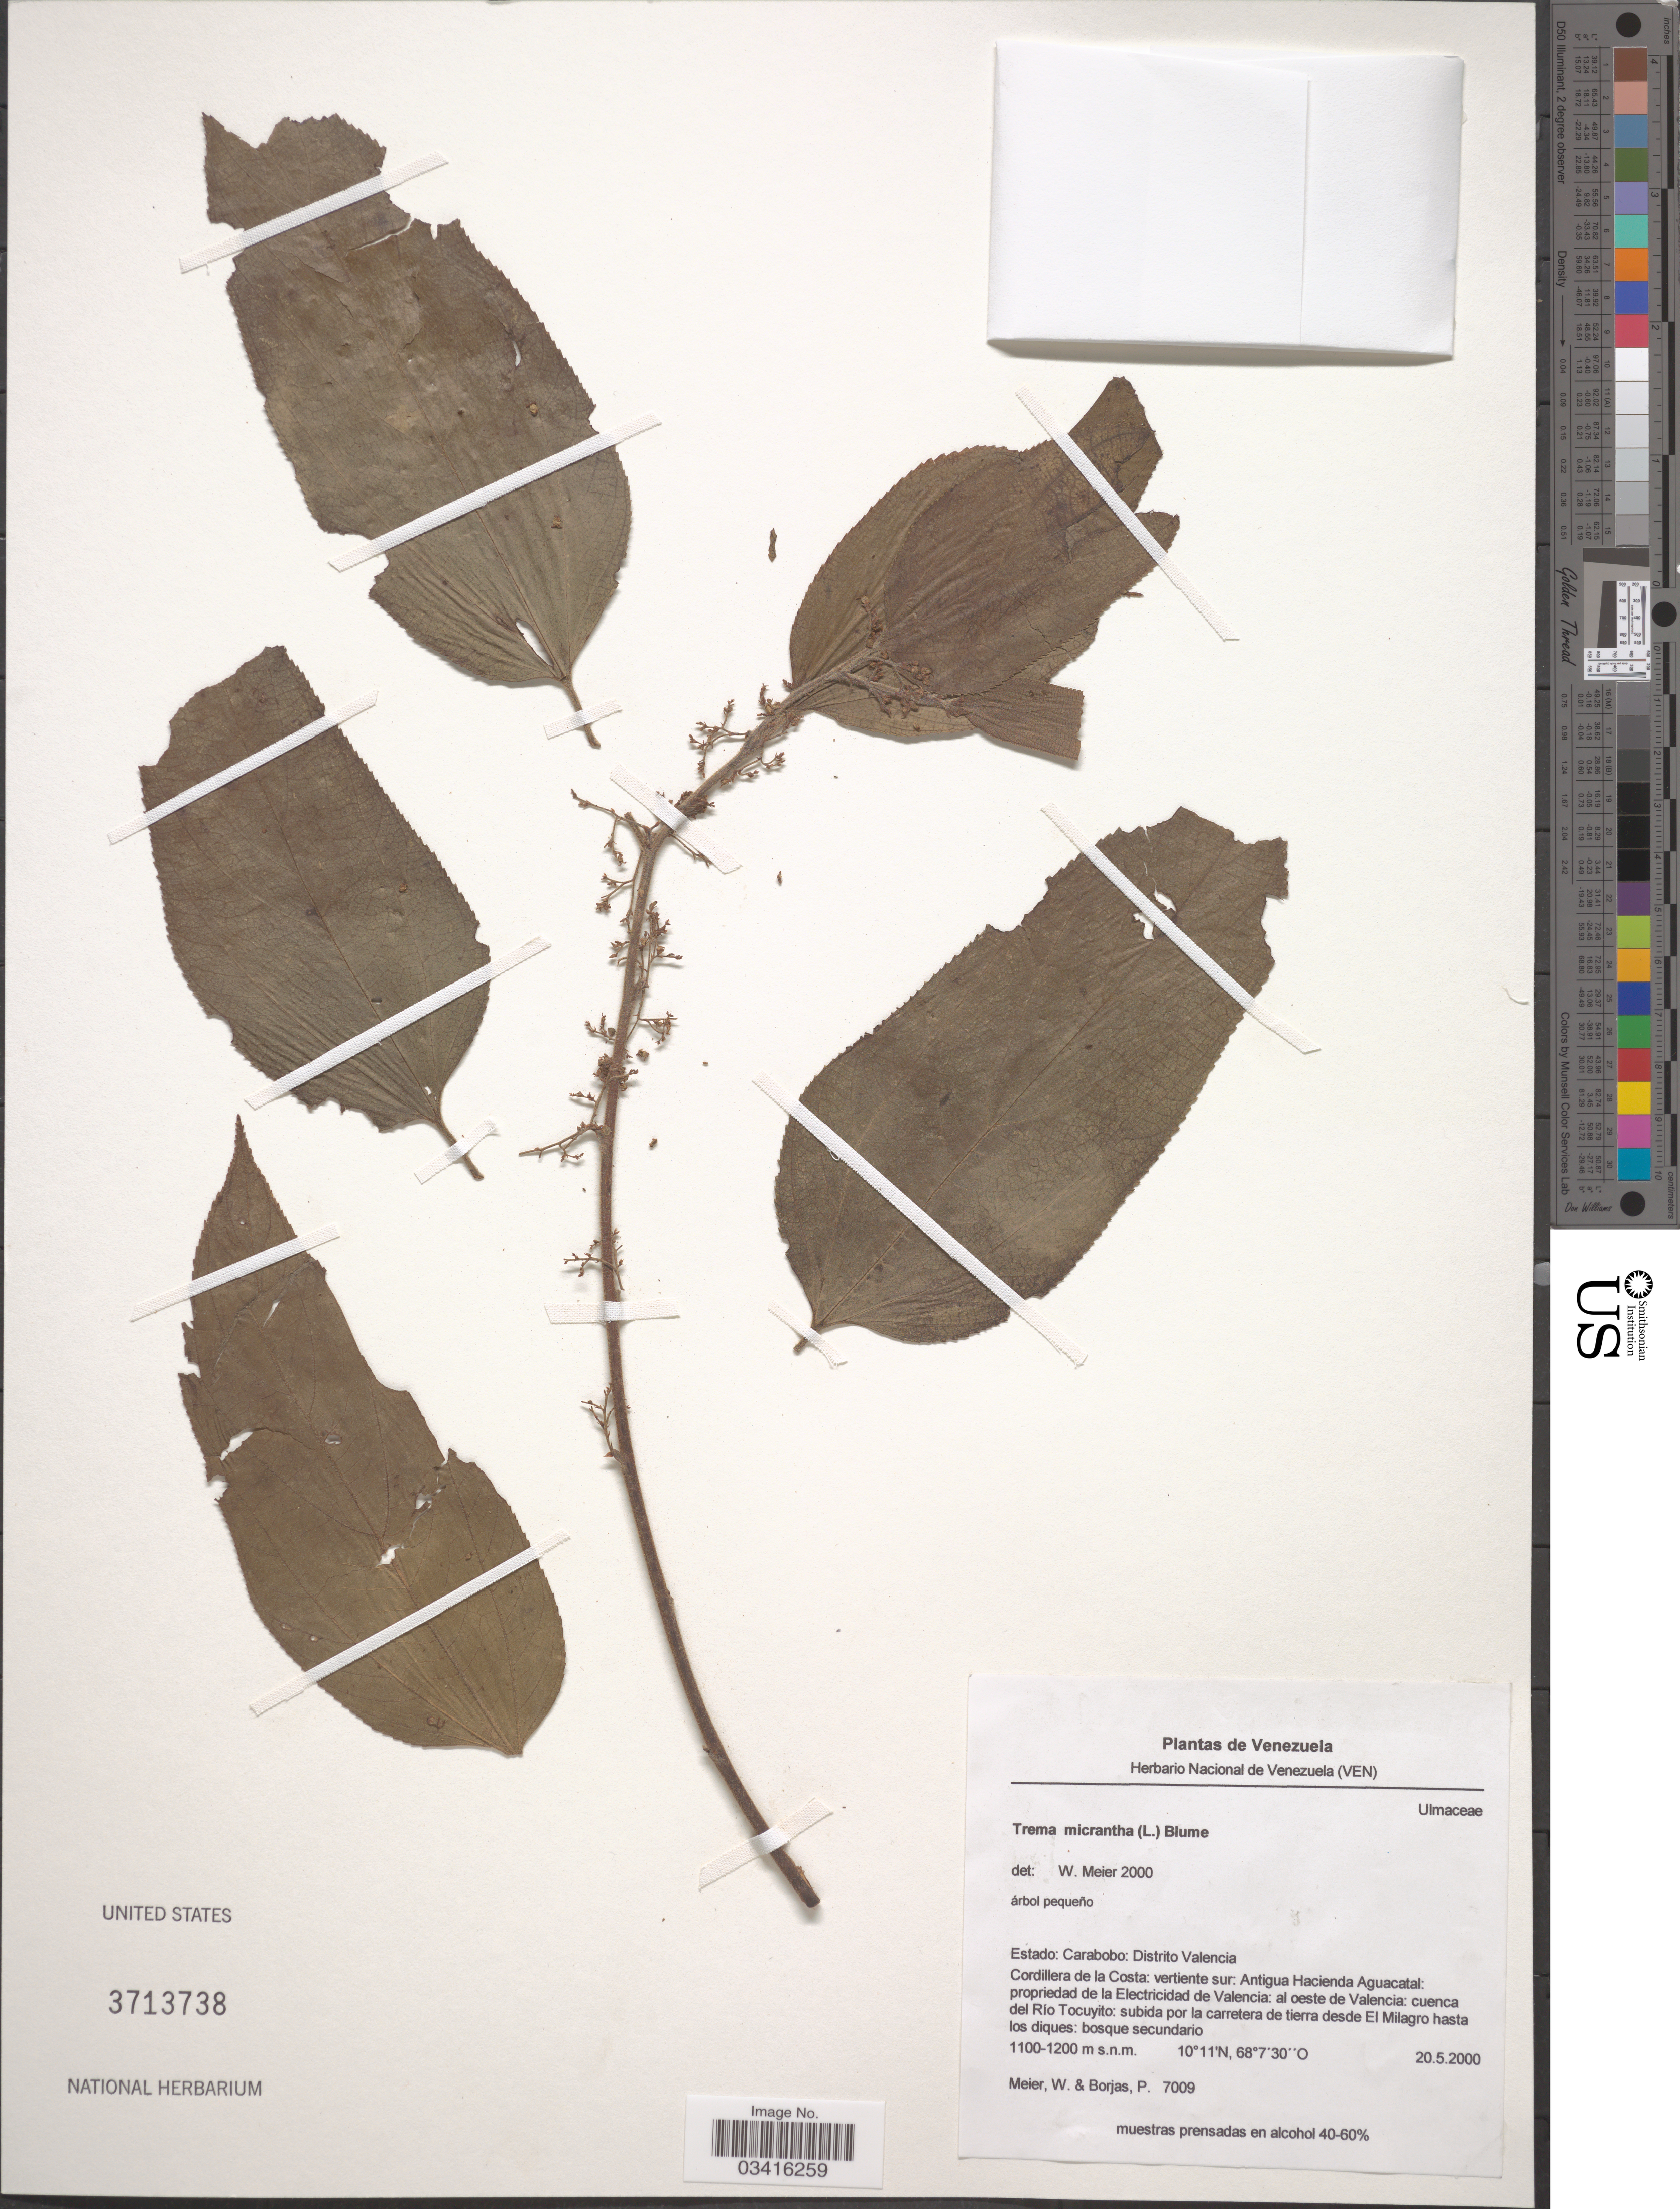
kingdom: Plantae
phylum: Tracheophyta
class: Magnoliopsida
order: Rosales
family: Cannabaceae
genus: Trema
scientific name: Trema micranthum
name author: (L.) Blume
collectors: W. Meier & P. Borjas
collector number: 7009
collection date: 2000-05-20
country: Venezuela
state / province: Carabobo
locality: Distrito Valencia. Cordillera de la Costa: vertiente sur: Antigua Hacienda Aguacatal: propriedad de la Electricidad de Valencia: al oeste de Valencia: cuenca del Río Tocuyito: subida por la carretera de tierra desde El Milagro hasta los diques.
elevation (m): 1100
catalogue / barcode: US 3713738